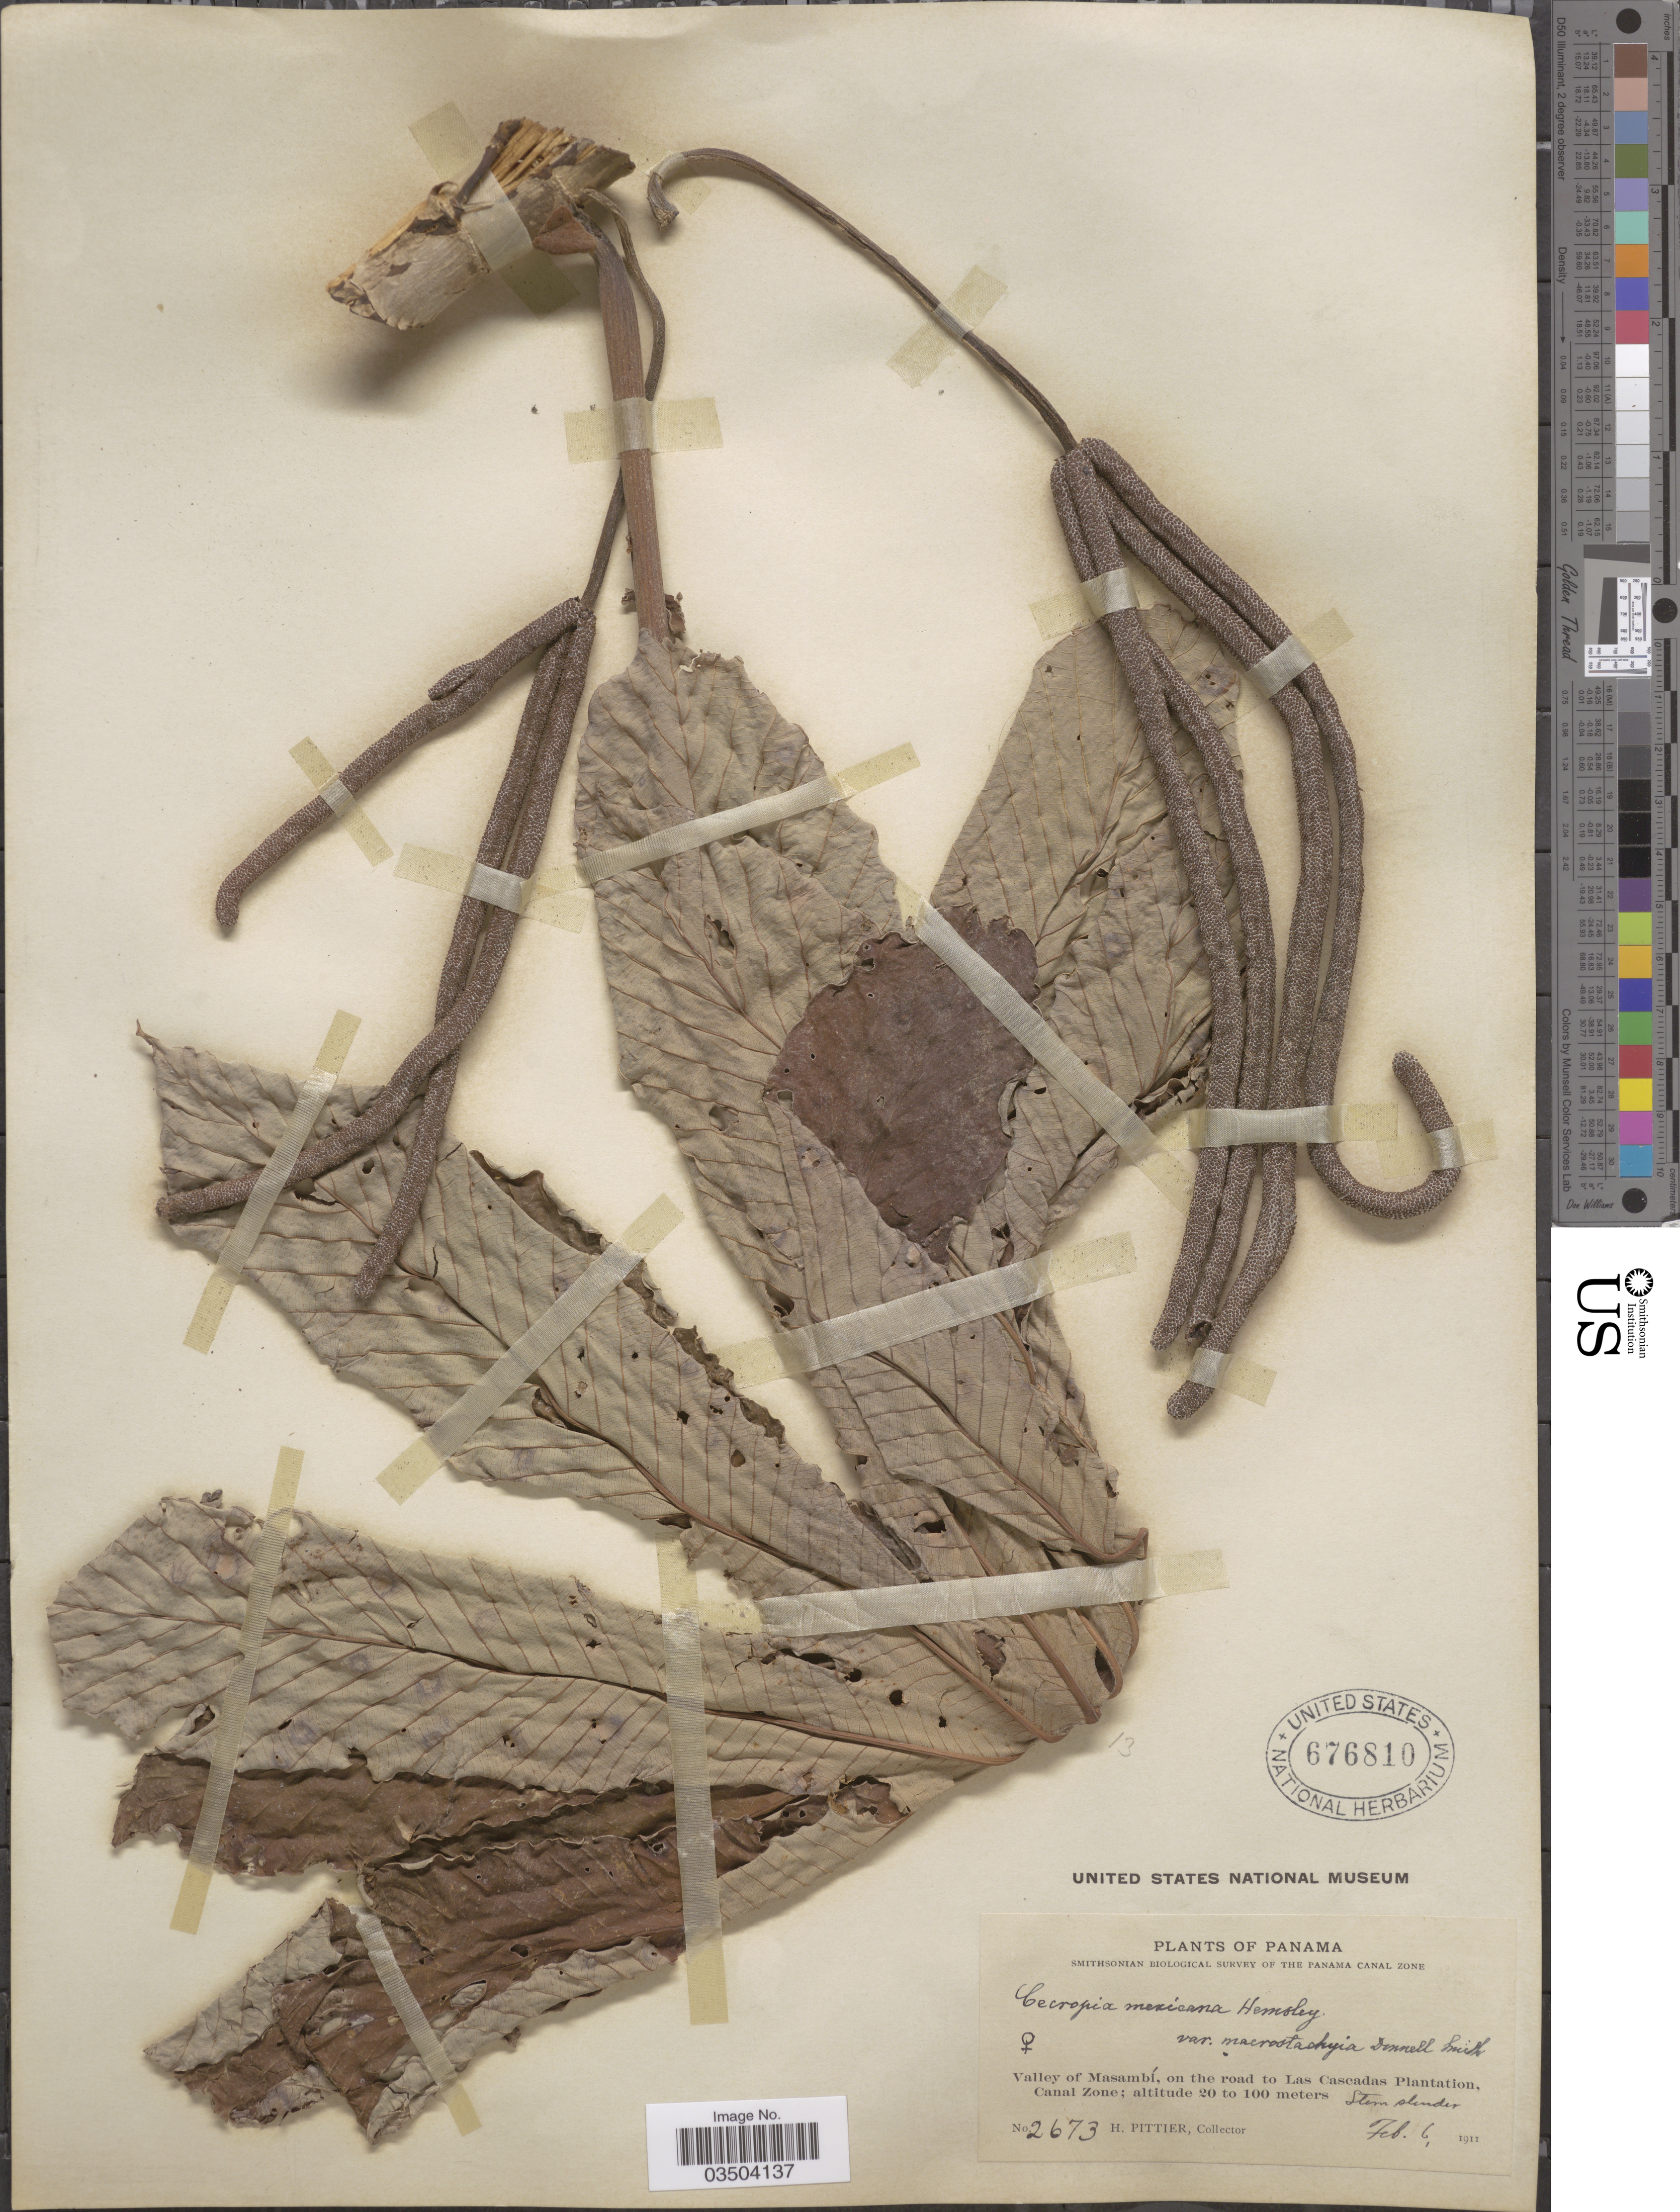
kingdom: Plantae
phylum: Tracheophyta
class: Magnoliopsida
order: Rosales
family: Urticaceae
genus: Cecropia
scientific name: Cecropia obtusifolia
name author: Bertol.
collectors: H. F. Pittier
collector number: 2673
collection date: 1911-02-06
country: Panama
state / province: Colón / Panamá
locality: Valley of Masambí, on the road to Las Cascadas Plantation, Canal Zone.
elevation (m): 20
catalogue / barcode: US 676810